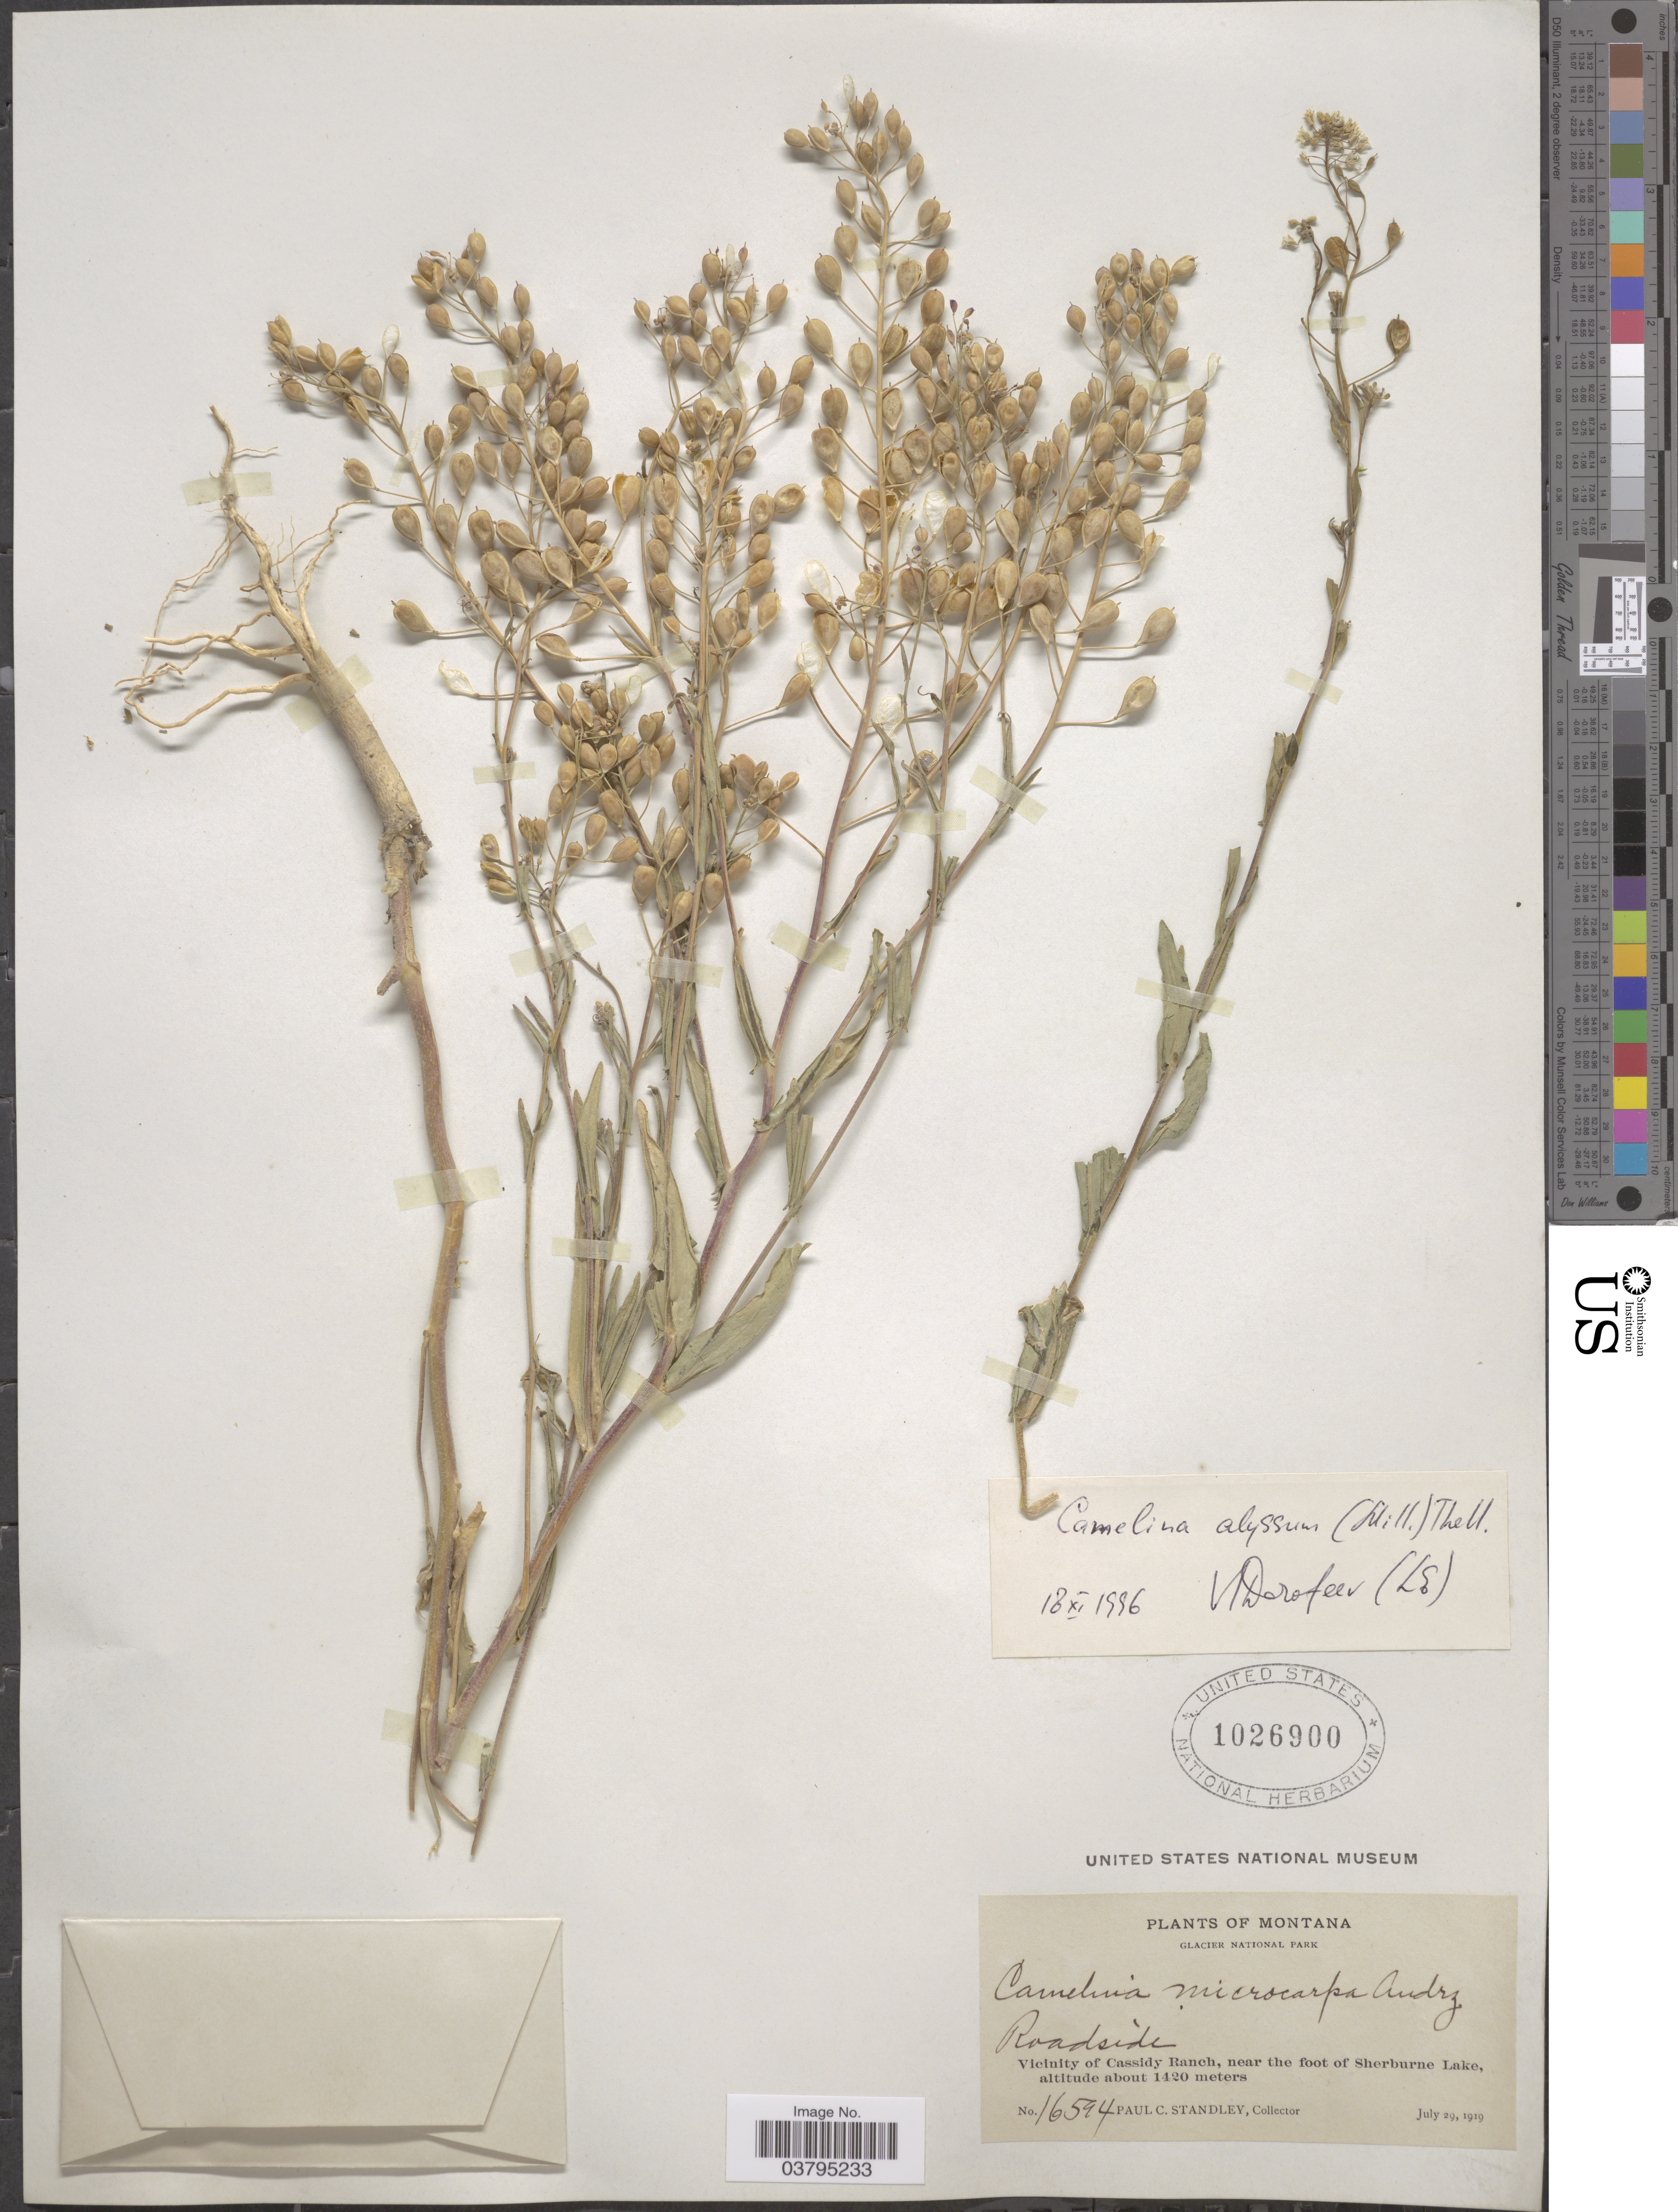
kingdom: Plantae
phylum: Tracheophyta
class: Magnoliopsida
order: Brassicales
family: Brassicaceae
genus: Camelina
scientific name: Camelina alyssum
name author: (Mill.) Thell.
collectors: P. C. Standley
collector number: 16594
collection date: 1919-07-29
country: United States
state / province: Montana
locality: Glacier National Park. Roadside. Vicinity of Cassidy Ranch, near the foot of Sherburne Lake.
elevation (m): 1420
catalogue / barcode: US 1026900